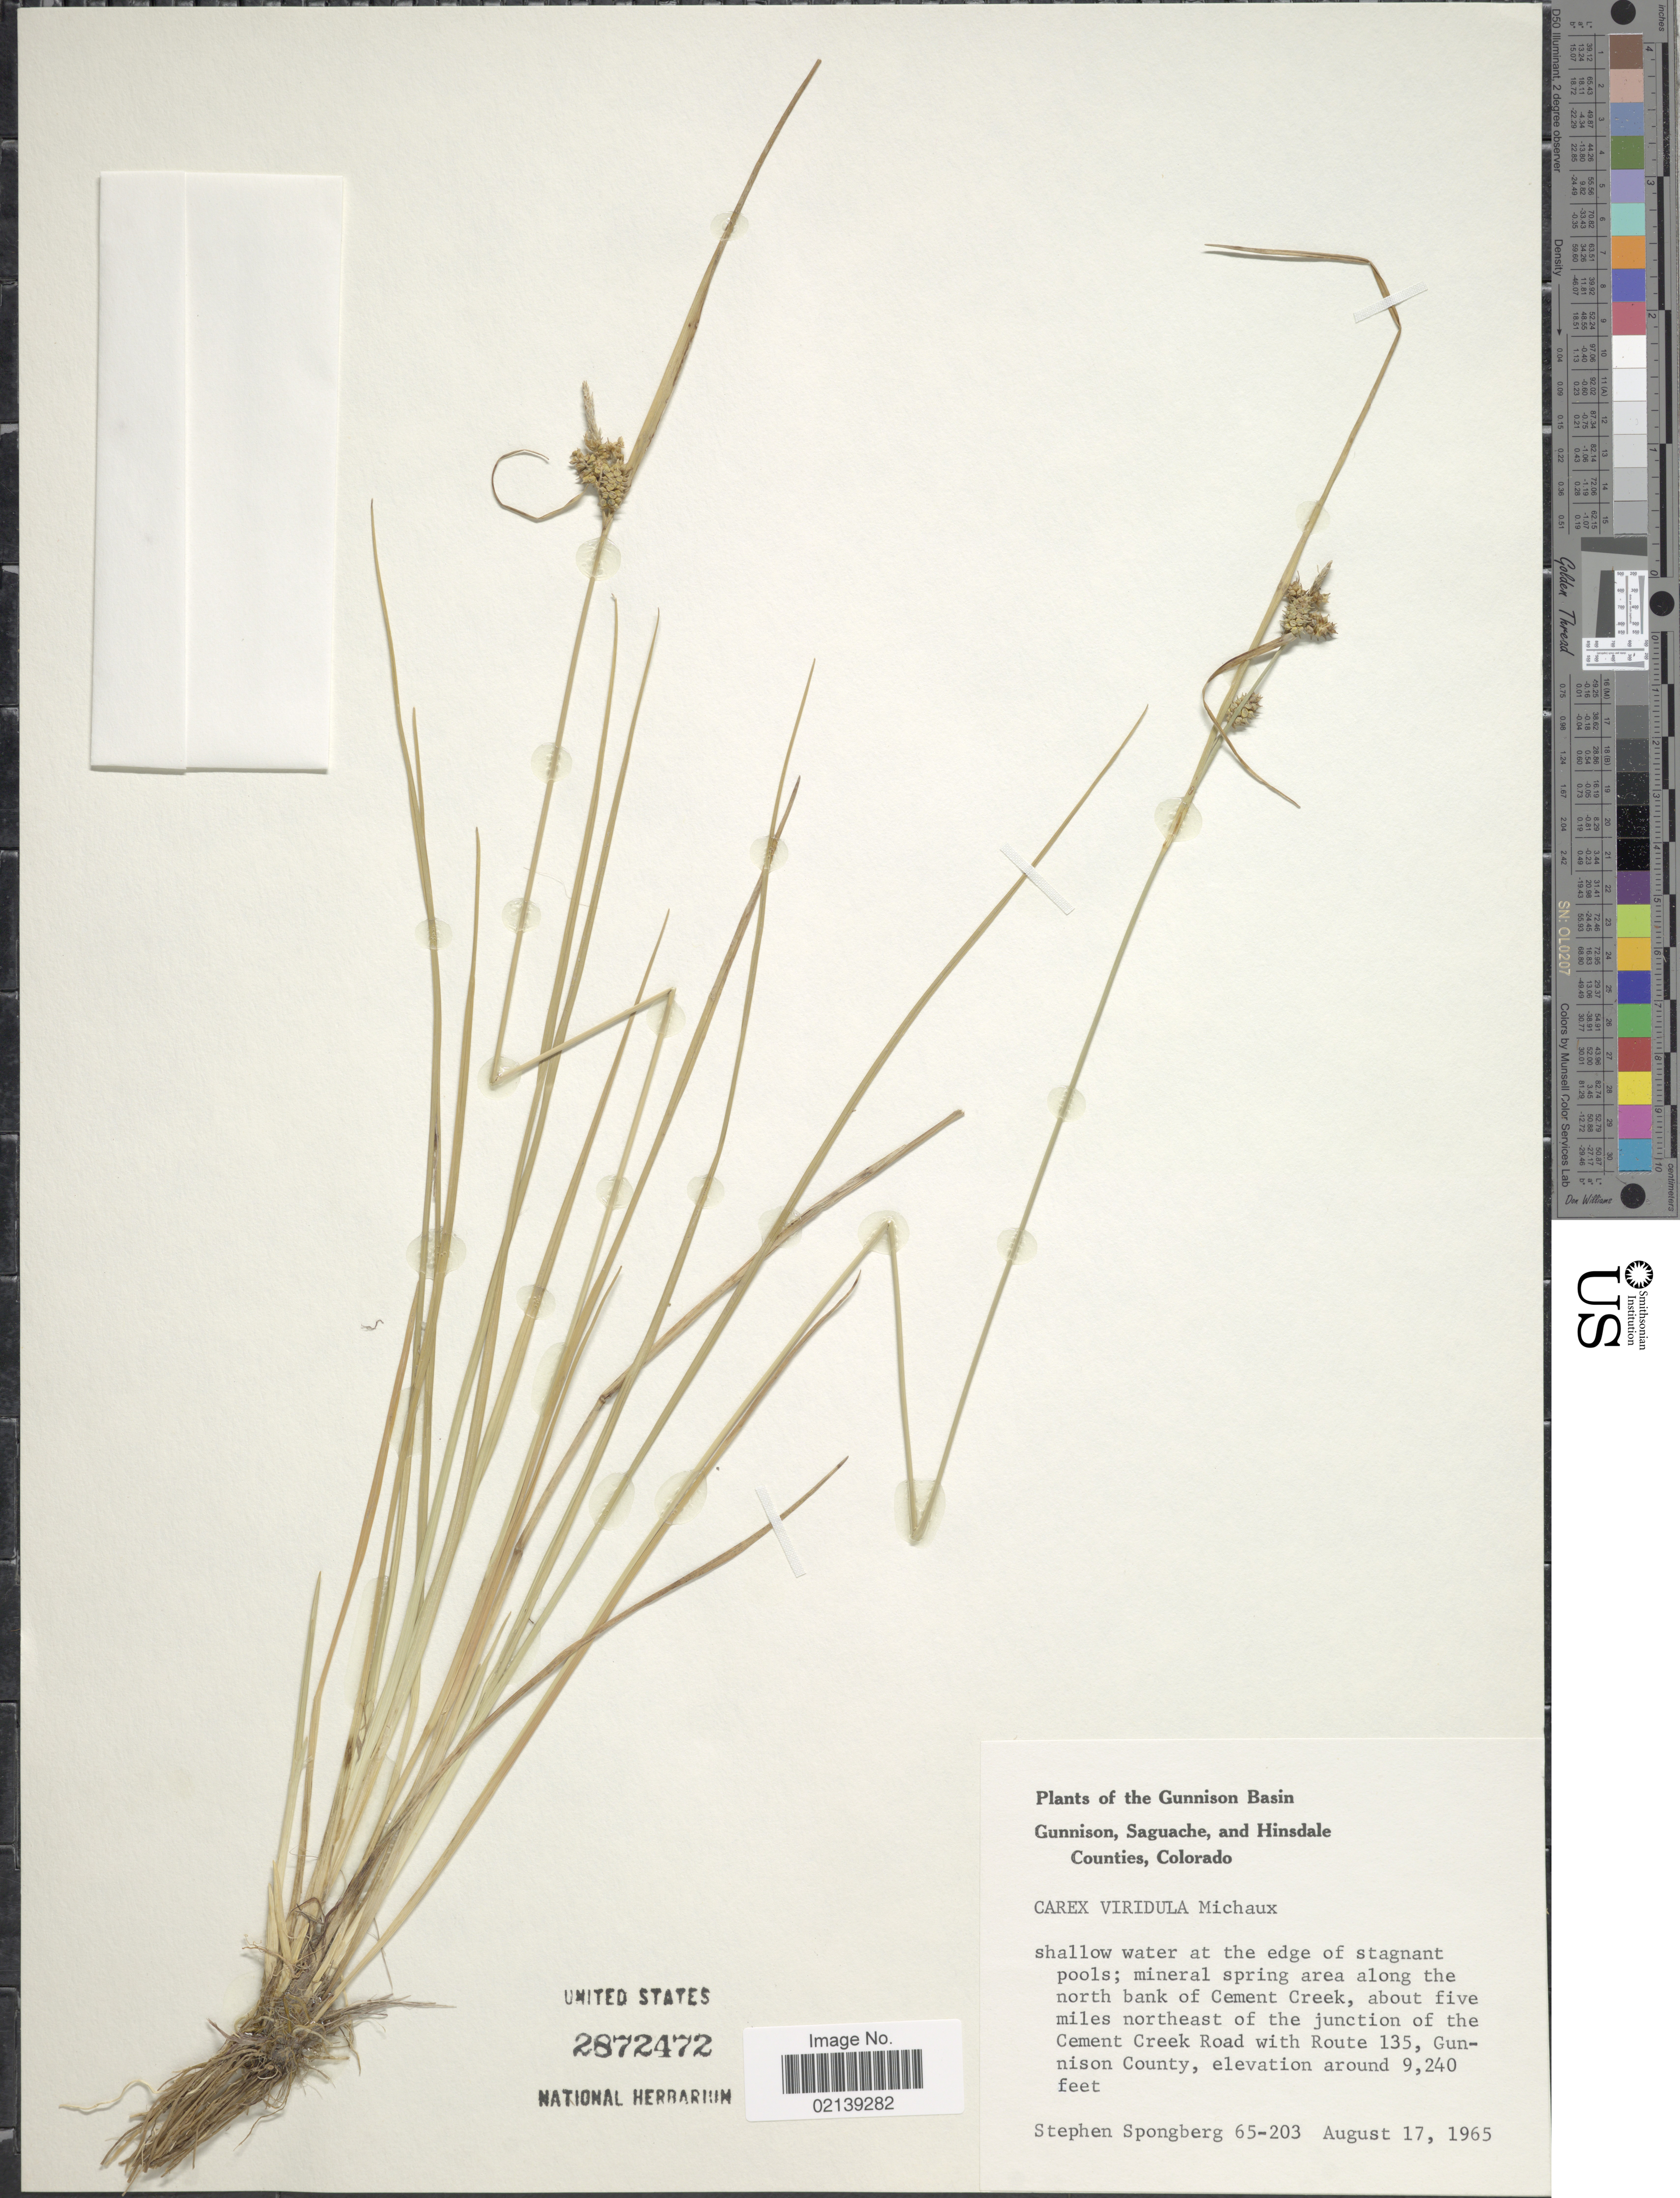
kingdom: Plantae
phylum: Tracheophyta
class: Liliopsida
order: Poales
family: Cyperaceae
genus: Carex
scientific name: Carex oederi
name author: Retz.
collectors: S. A.Spongberg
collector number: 65-203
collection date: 1965-08-17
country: United States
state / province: Colorado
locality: Gunnison Basin, Gunnison, Saguache, and Hinsdale Counties, shallow water at the edge of stagnant pools; mineral spring area along the north bank of Cement Creek, about five miles northeast of the junction of the Cement Creek Route with Route 135, Gunnison County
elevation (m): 2816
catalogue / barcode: US 2872472